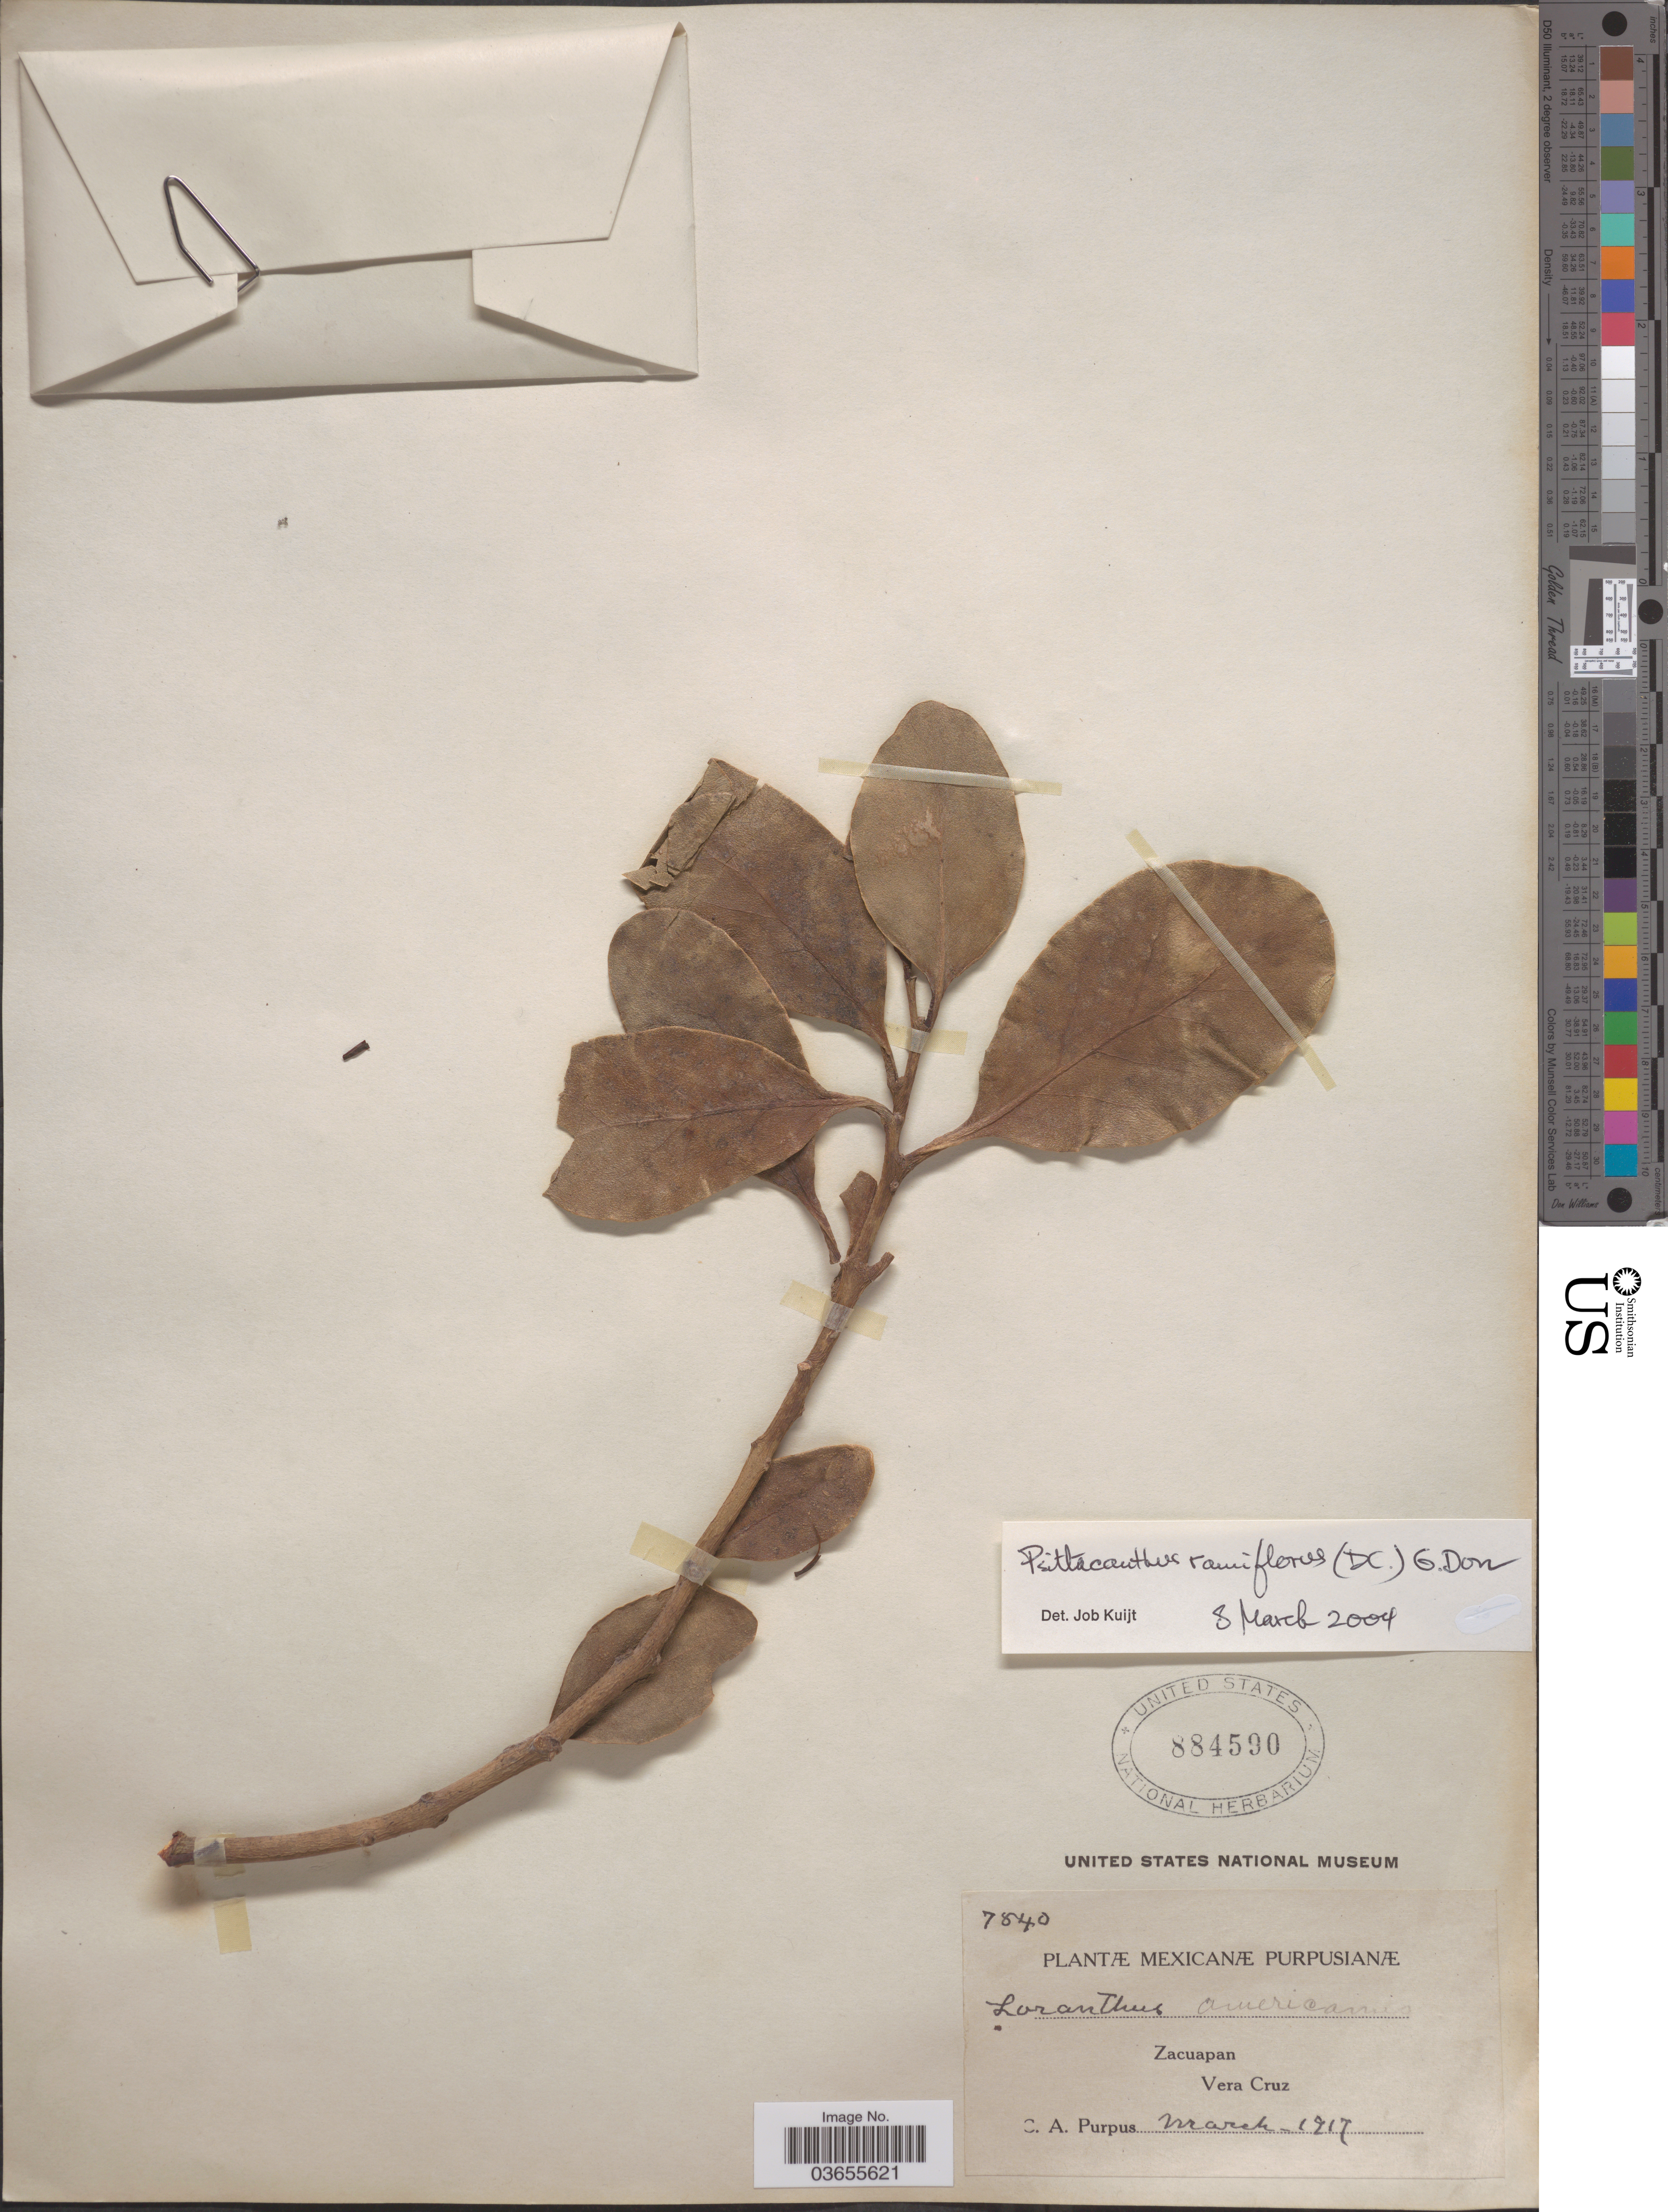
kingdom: Plantae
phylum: Tracheophyta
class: Magnoliopsida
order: Santalales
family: Loranthaceae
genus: Psittacanthus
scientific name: Psittacanthus ramiflorus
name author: (Moc. & Sessé ex DC.) G. Don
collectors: C. A. Purpus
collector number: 7840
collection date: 1917-03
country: Mexico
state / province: Veracruz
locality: Zacuapan. Vera Cruz.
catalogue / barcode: US 884590